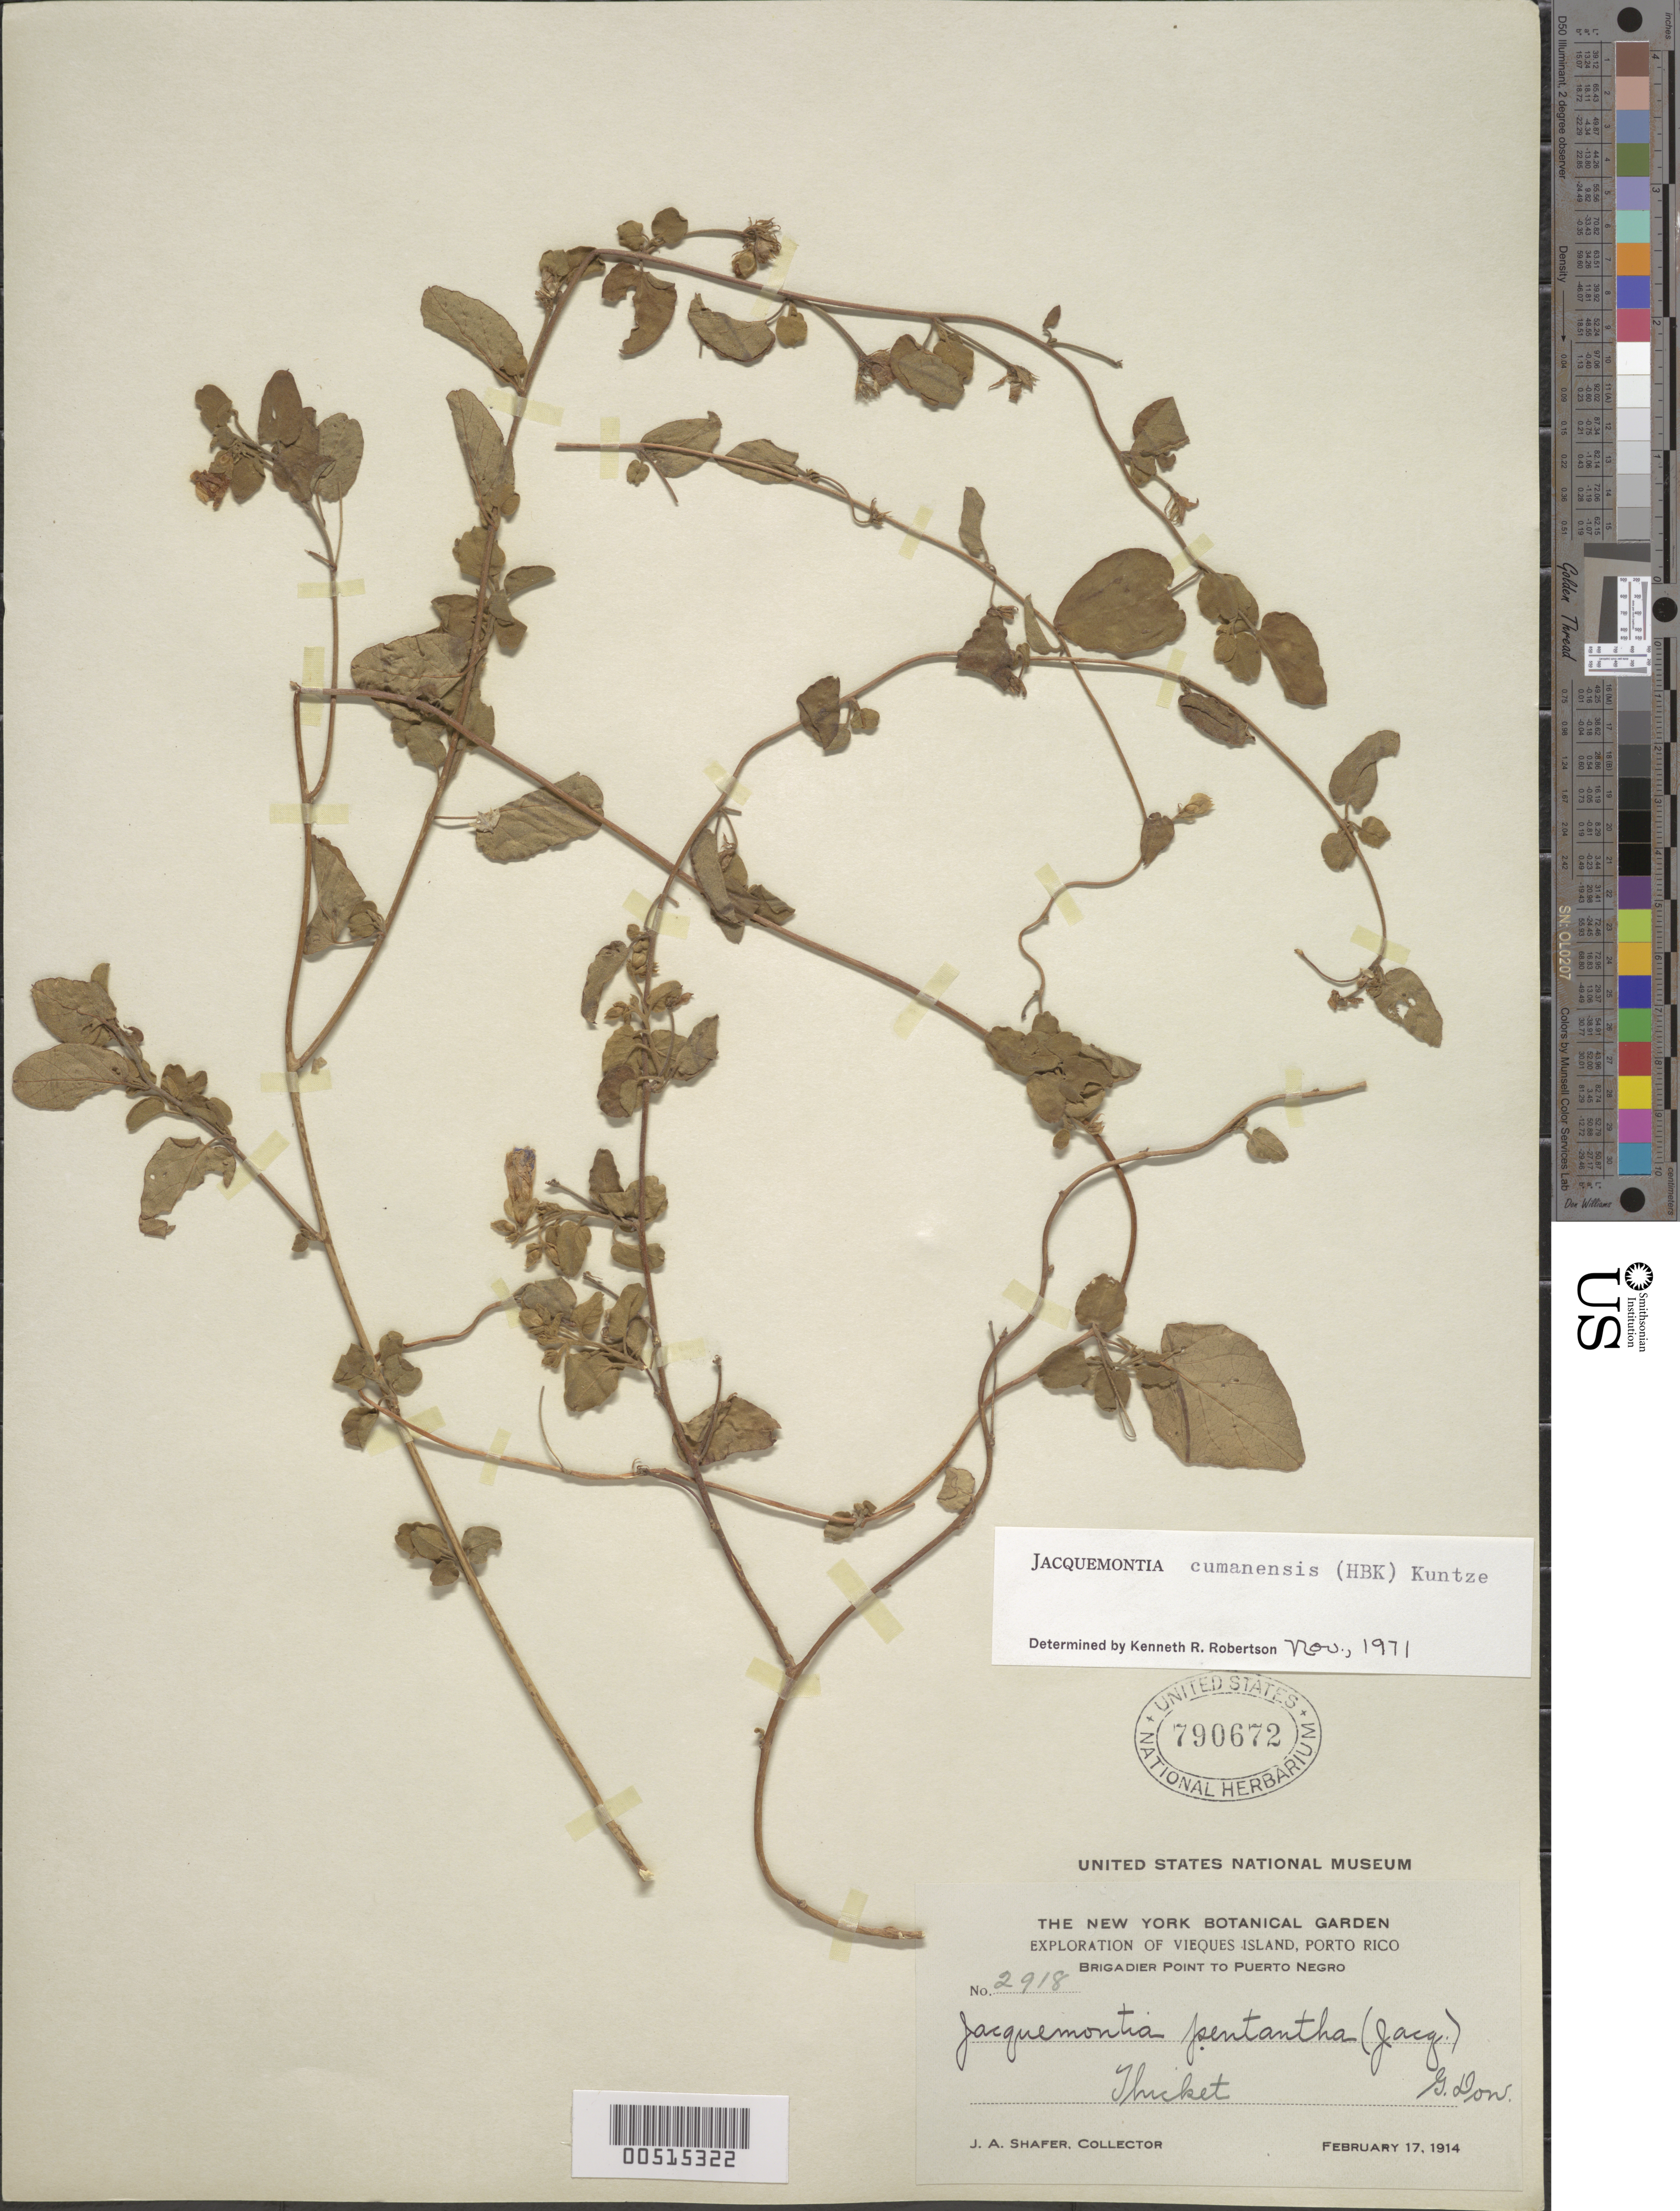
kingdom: Plantae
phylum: Tracheophyta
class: Magnoliopsida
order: Solanales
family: Convolvulaceae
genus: Jacquemontia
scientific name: Jacquemontia cumanensis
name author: (Kuntze) Kuntze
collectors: J. A. Shafer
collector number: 2918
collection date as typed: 17 Feb 1914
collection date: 1914-02-17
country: Puerto Rico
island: Greater Antilles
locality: Brigadier Point to Puerto Negro. Thicket.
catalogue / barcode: US 790672